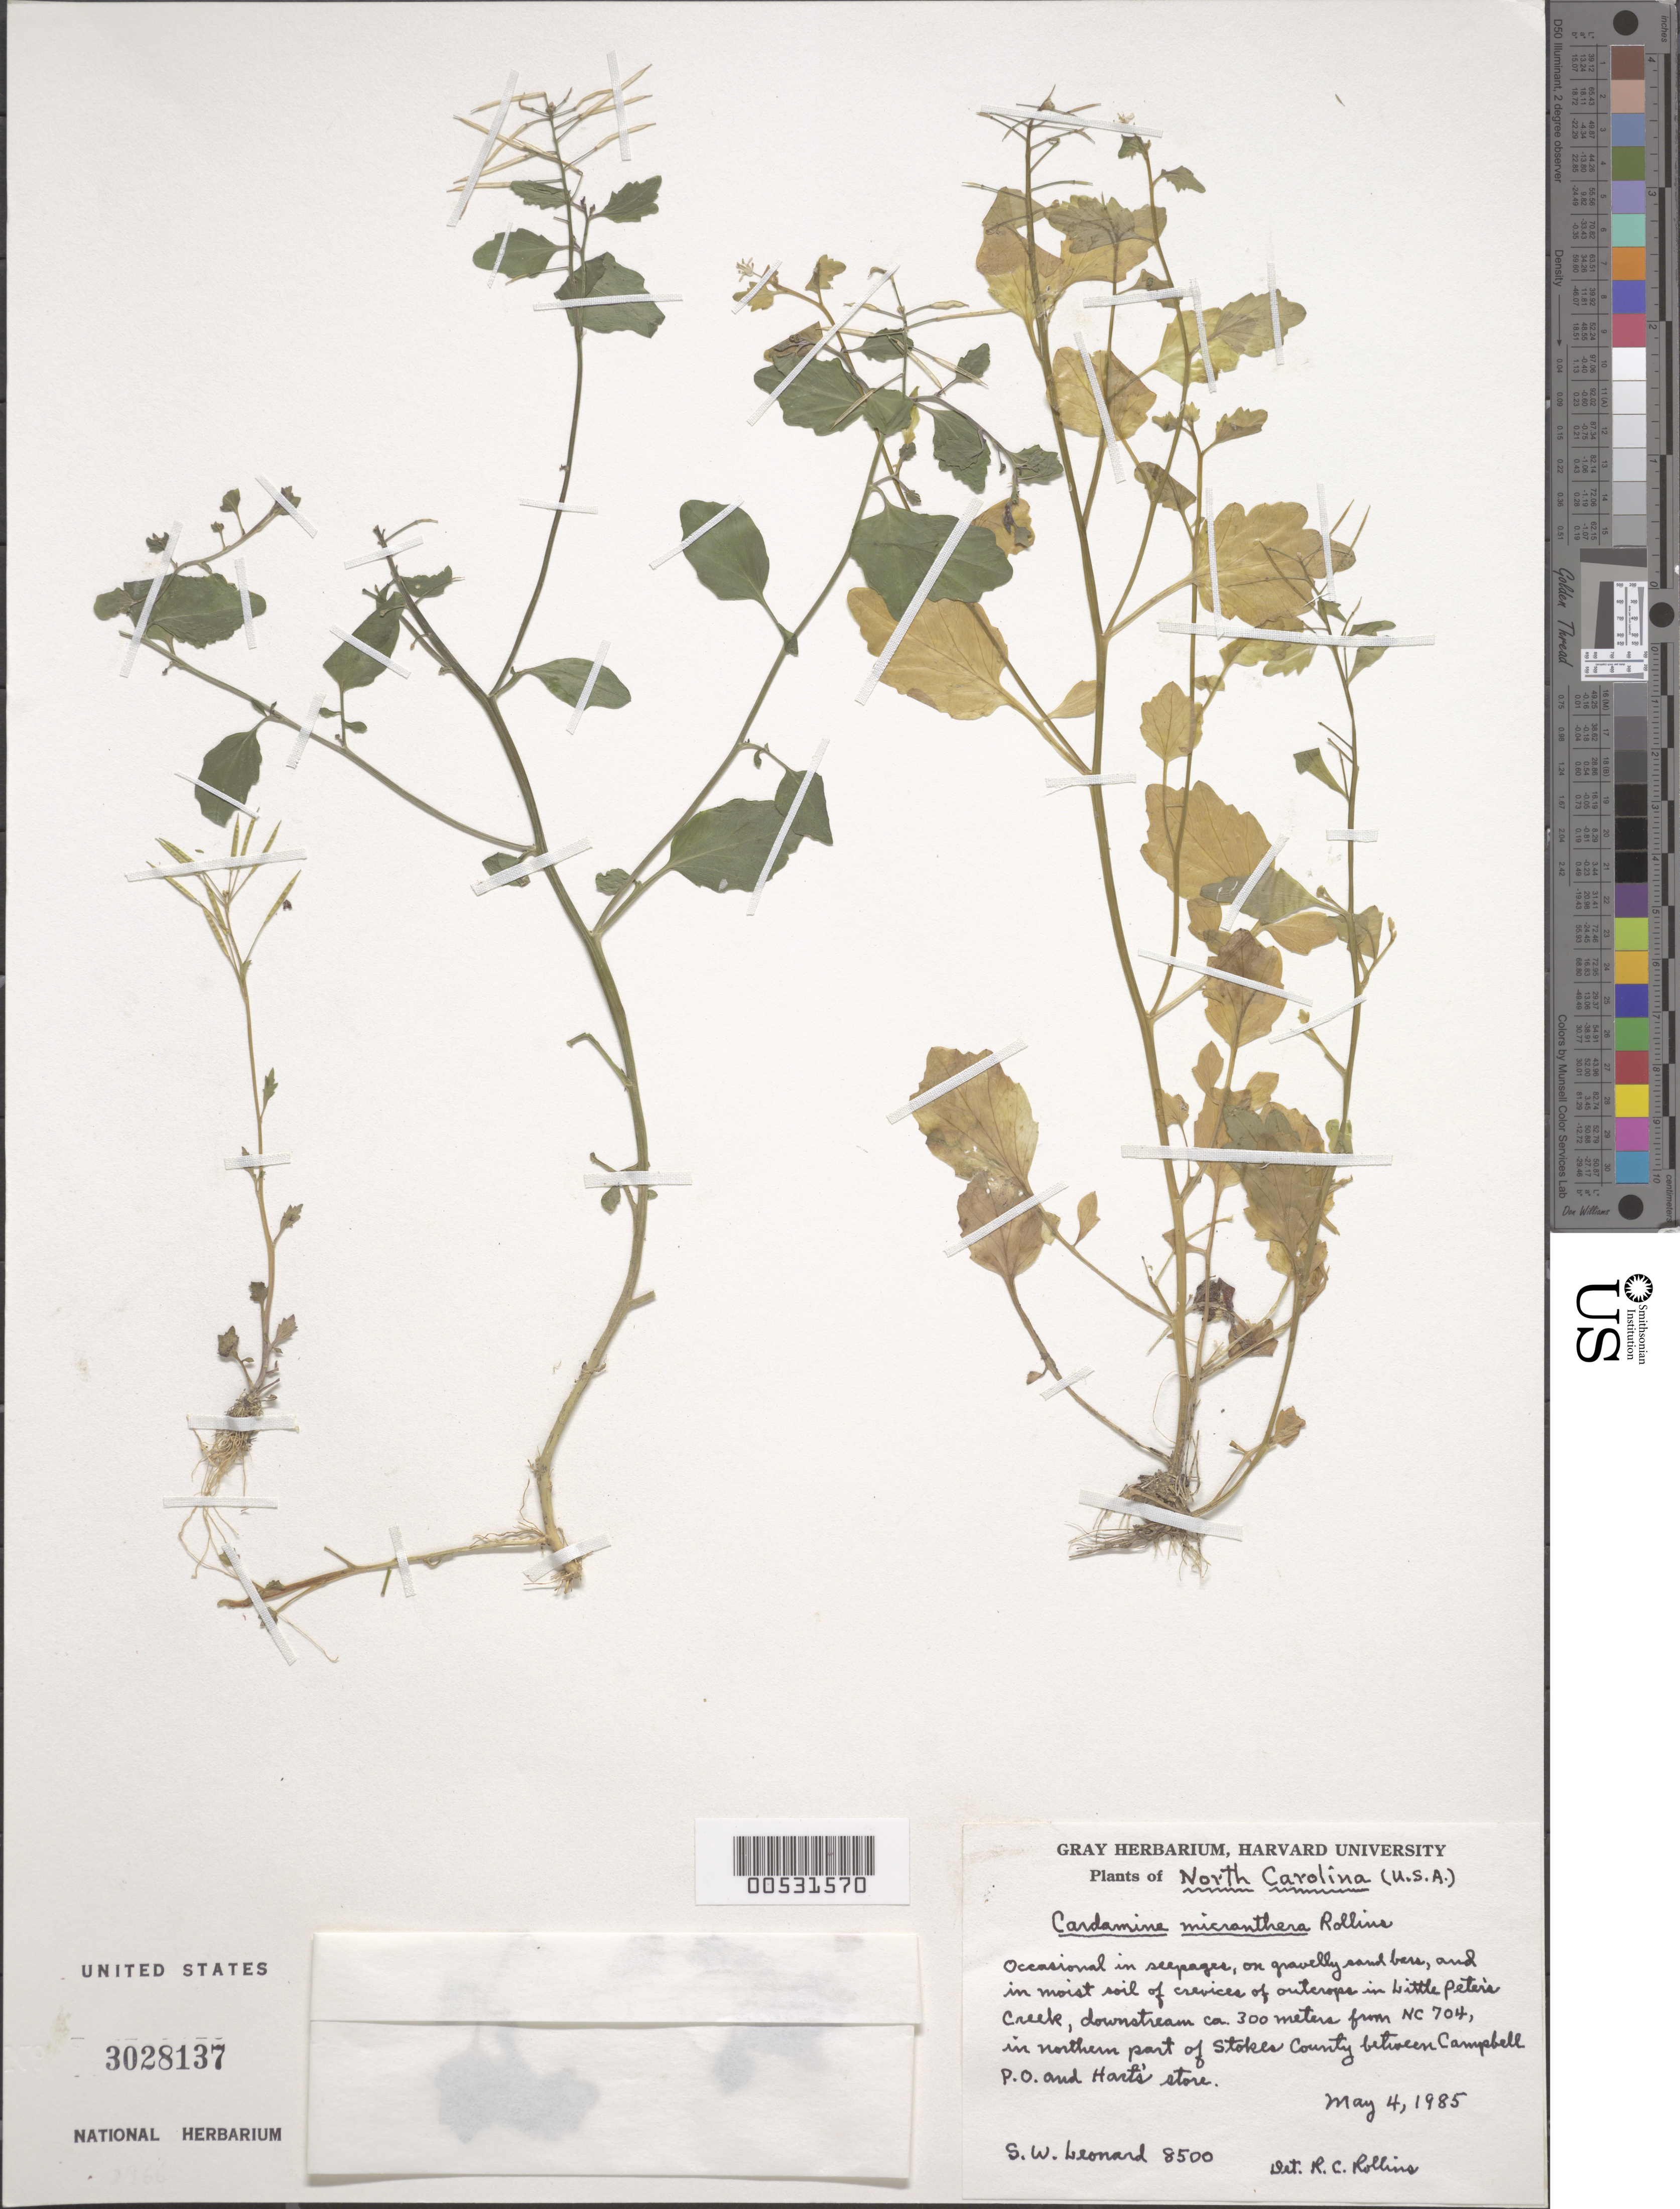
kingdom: Plantae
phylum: Tracheophyta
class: Magnoliopsida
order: Brassicales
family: Brassicaceae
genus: Cardamine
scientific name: Cardamine micranthera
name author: Rollins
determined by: Rollins, Reed C., (GH), Harvard University Herbaria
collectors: S. W. Leonard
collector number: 8500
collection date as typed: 04 May 1985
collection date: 1985-05-04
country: United States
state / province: North Carolina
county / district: Stokes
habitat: On gravelly sand bars and in moist soil of crevices of outcrops.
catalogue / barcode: US 3028137